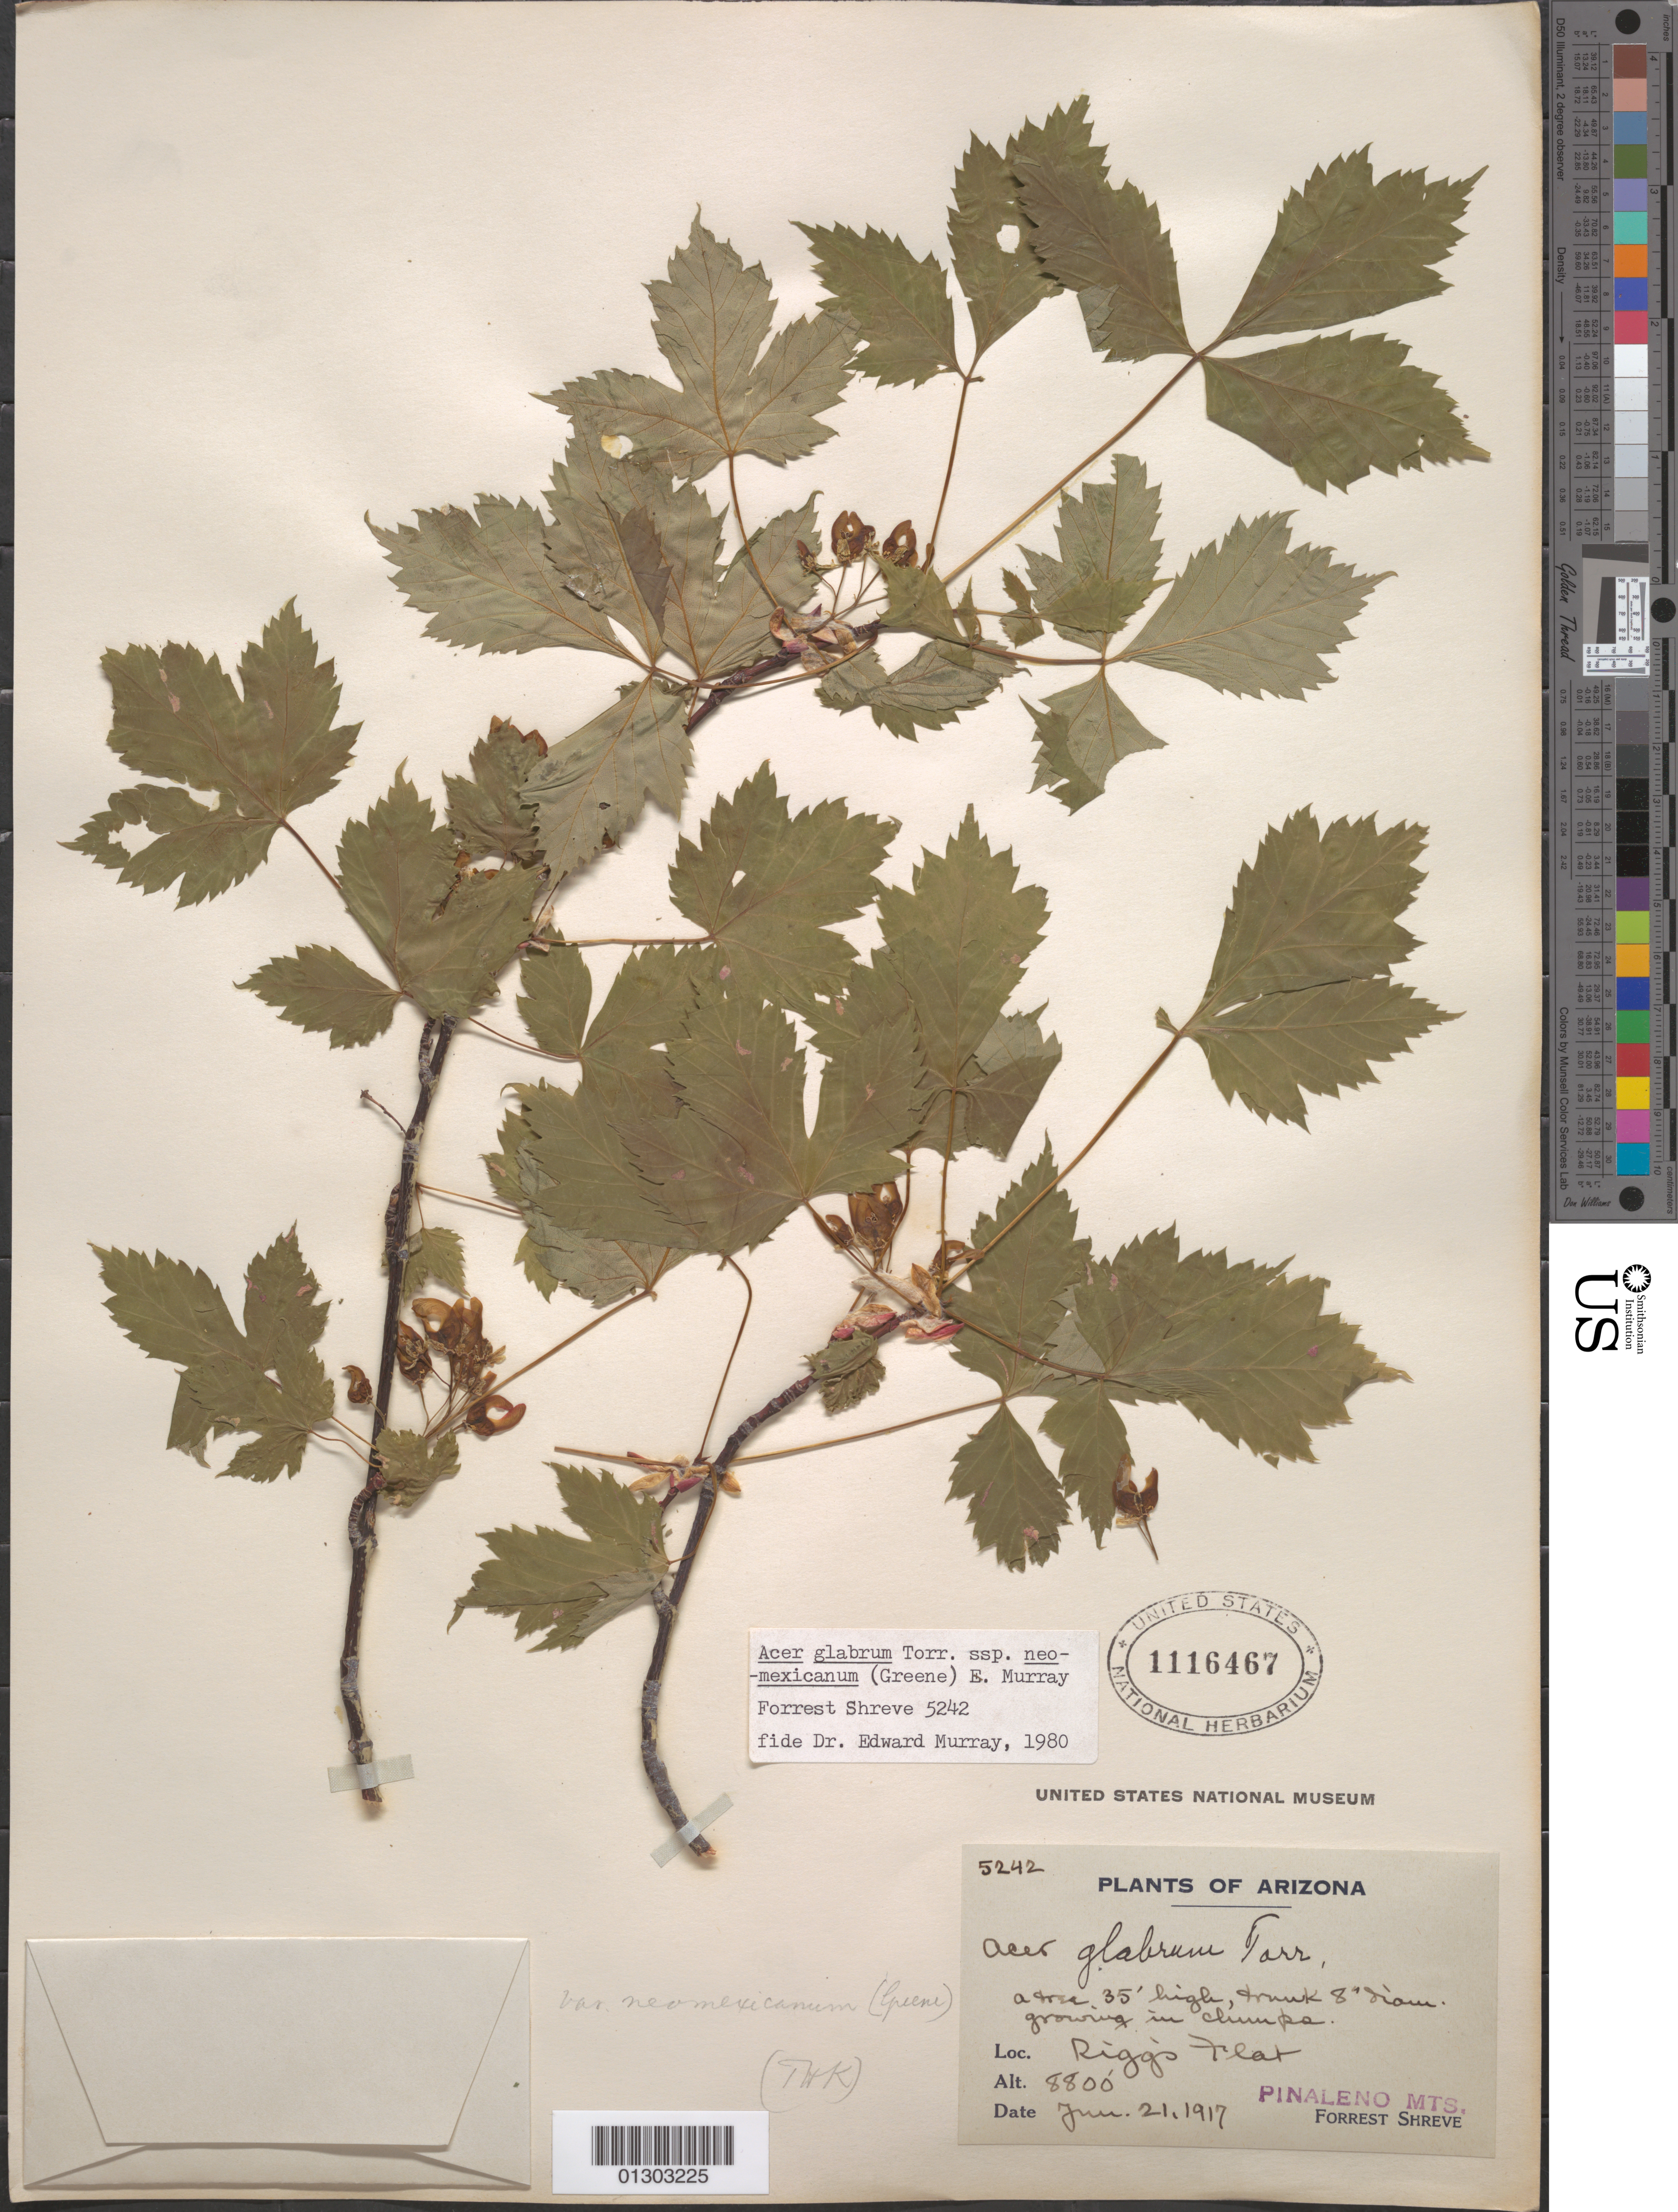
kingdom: Plantae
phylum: Tracheophyta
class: Magnoliopsida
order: Sapindales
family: Sapindaceae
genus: Acer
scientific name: Acer glabrum subsp. neomexicanum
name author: (Greene) A.E. Murray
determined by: Murray, Edward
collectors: F. Shreve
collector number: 5242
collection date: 1917-06-21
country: United States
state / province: Arizona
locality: Pinaleno Mts., Rigg's Flat.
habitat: Growing in clumps.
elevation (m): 2682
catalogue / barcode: US 1116467